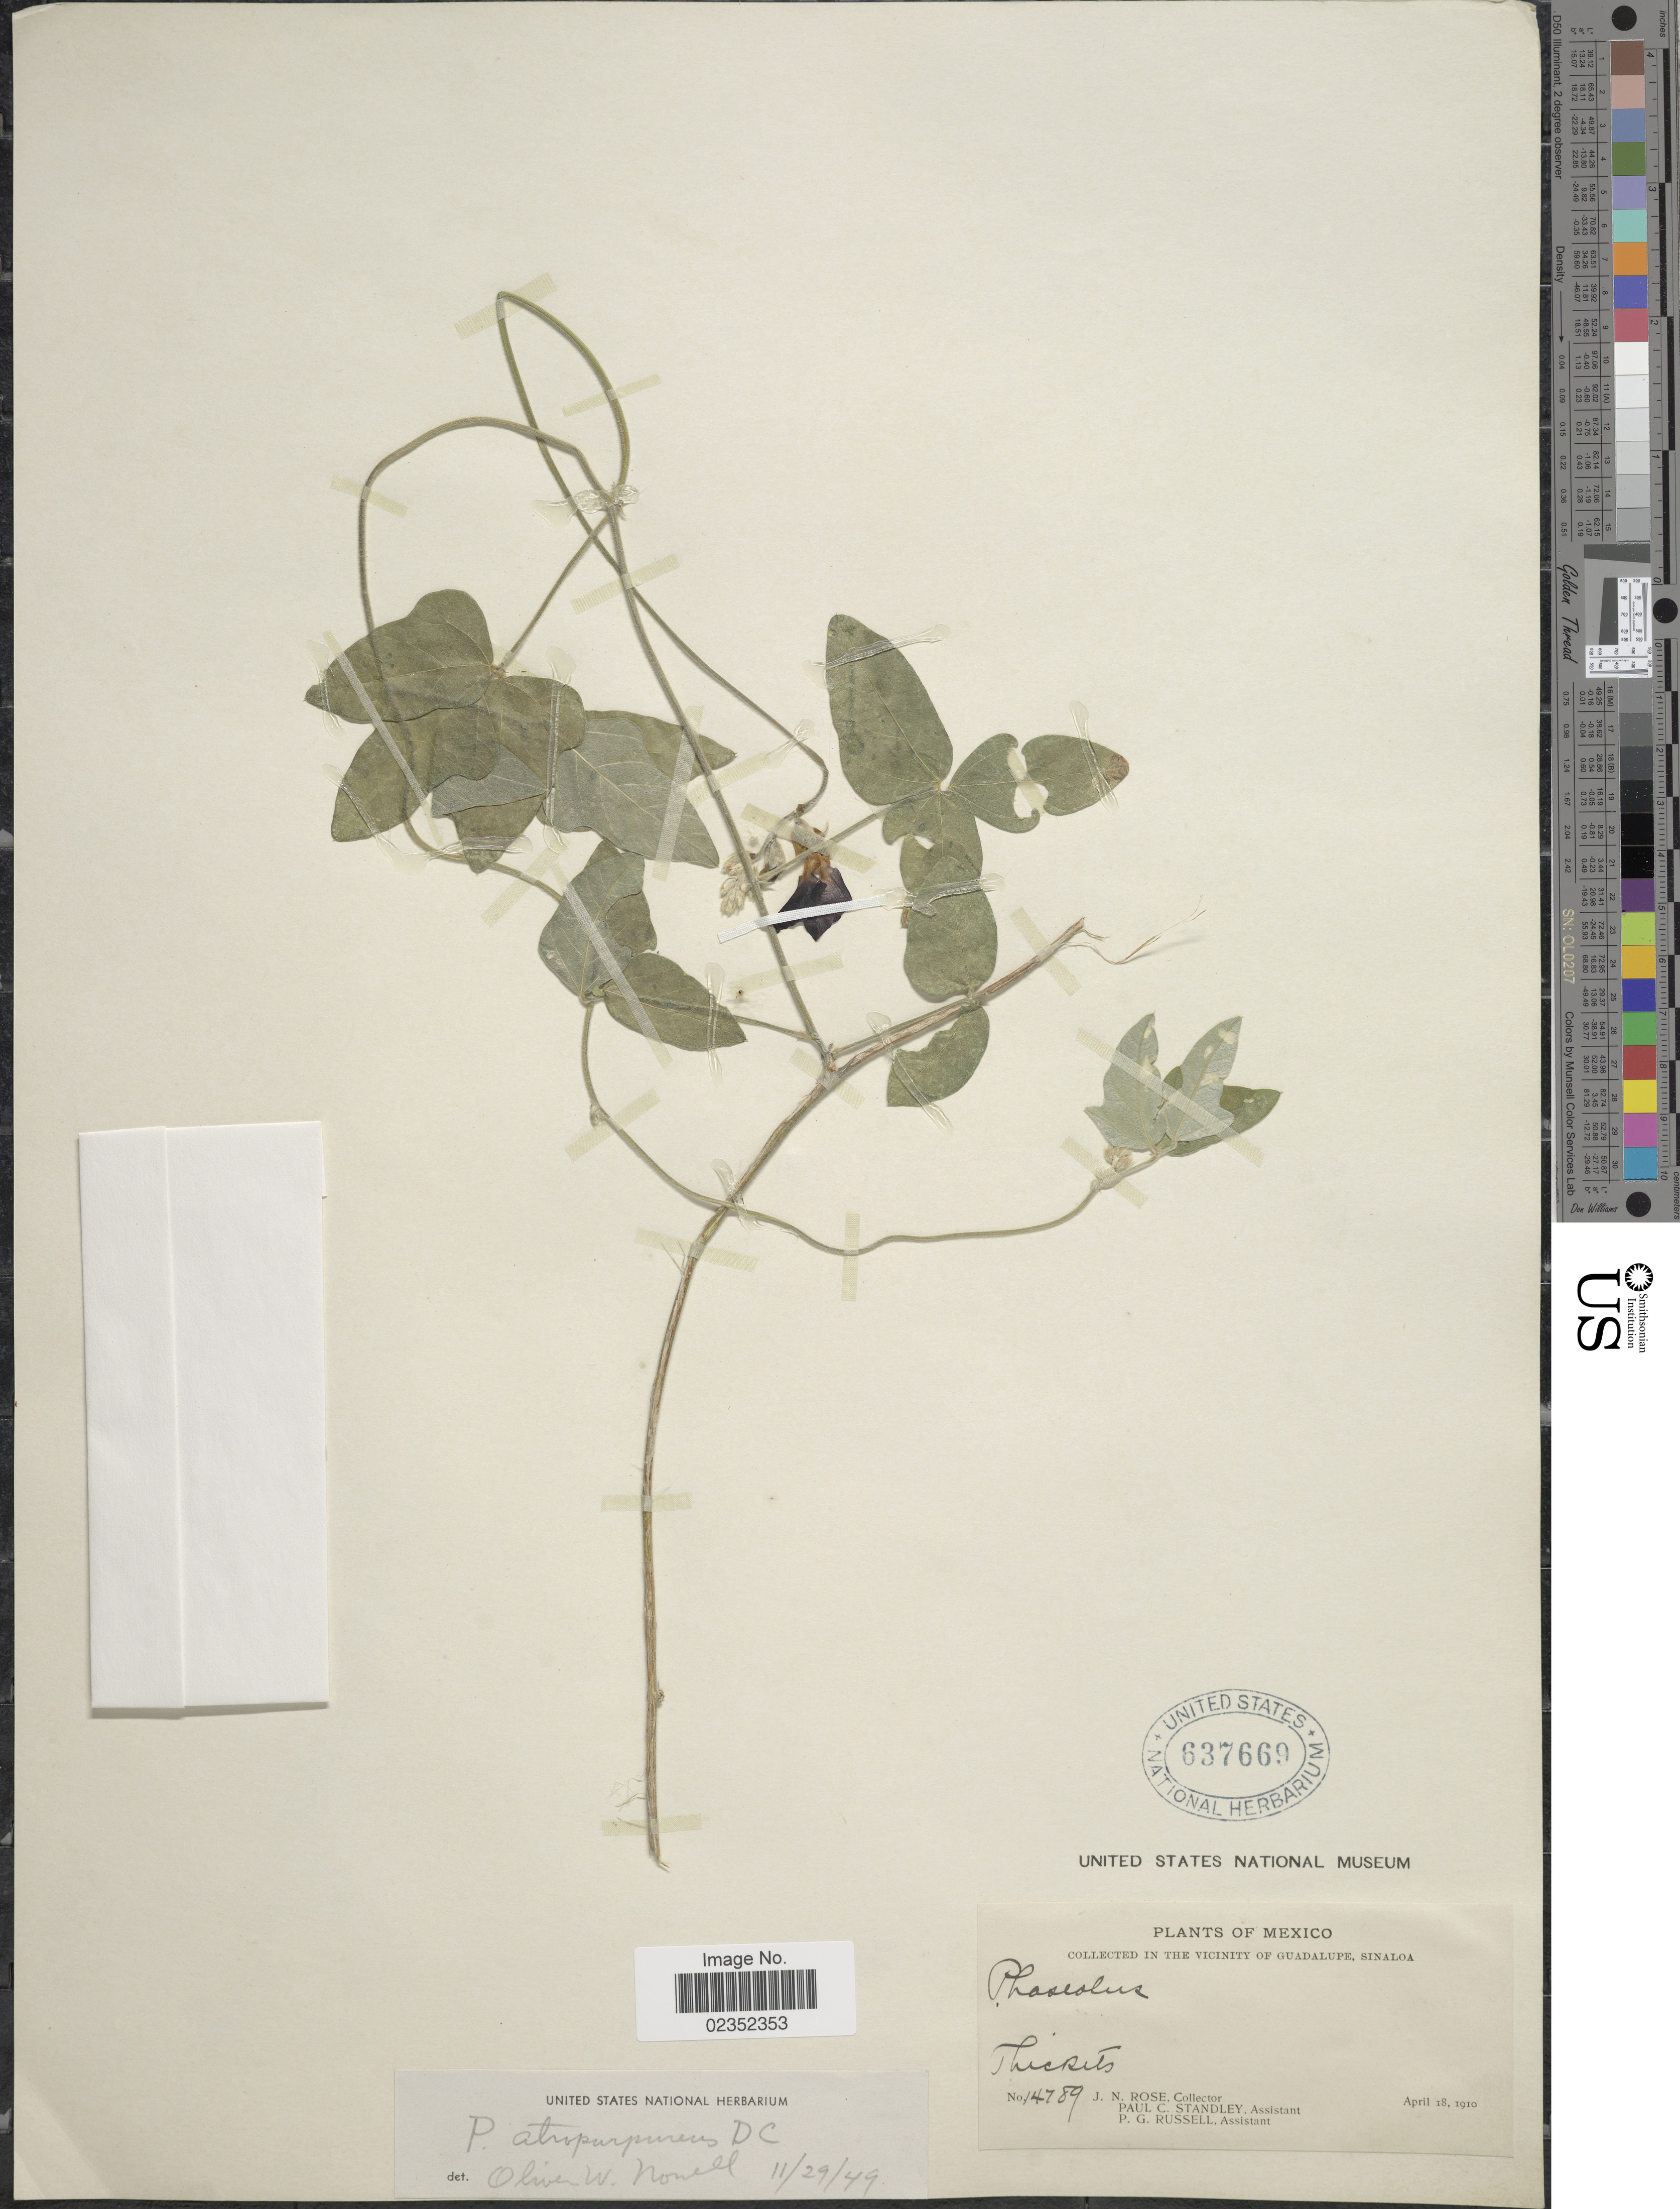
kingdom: Plantae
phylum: Tracheophyta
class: Magnoliopsida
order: Fabales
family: Fabaceae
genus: Macroptilium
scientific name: Macroptilium atropurpureum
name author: (DC.) Urb.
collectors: J. N. Rose, P. C. Standley & P. G. Russell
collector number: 14789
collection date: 1910-04-18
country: Mexico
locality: Vicinity of Guadalupe, Sinaloa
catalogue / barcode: US 637669